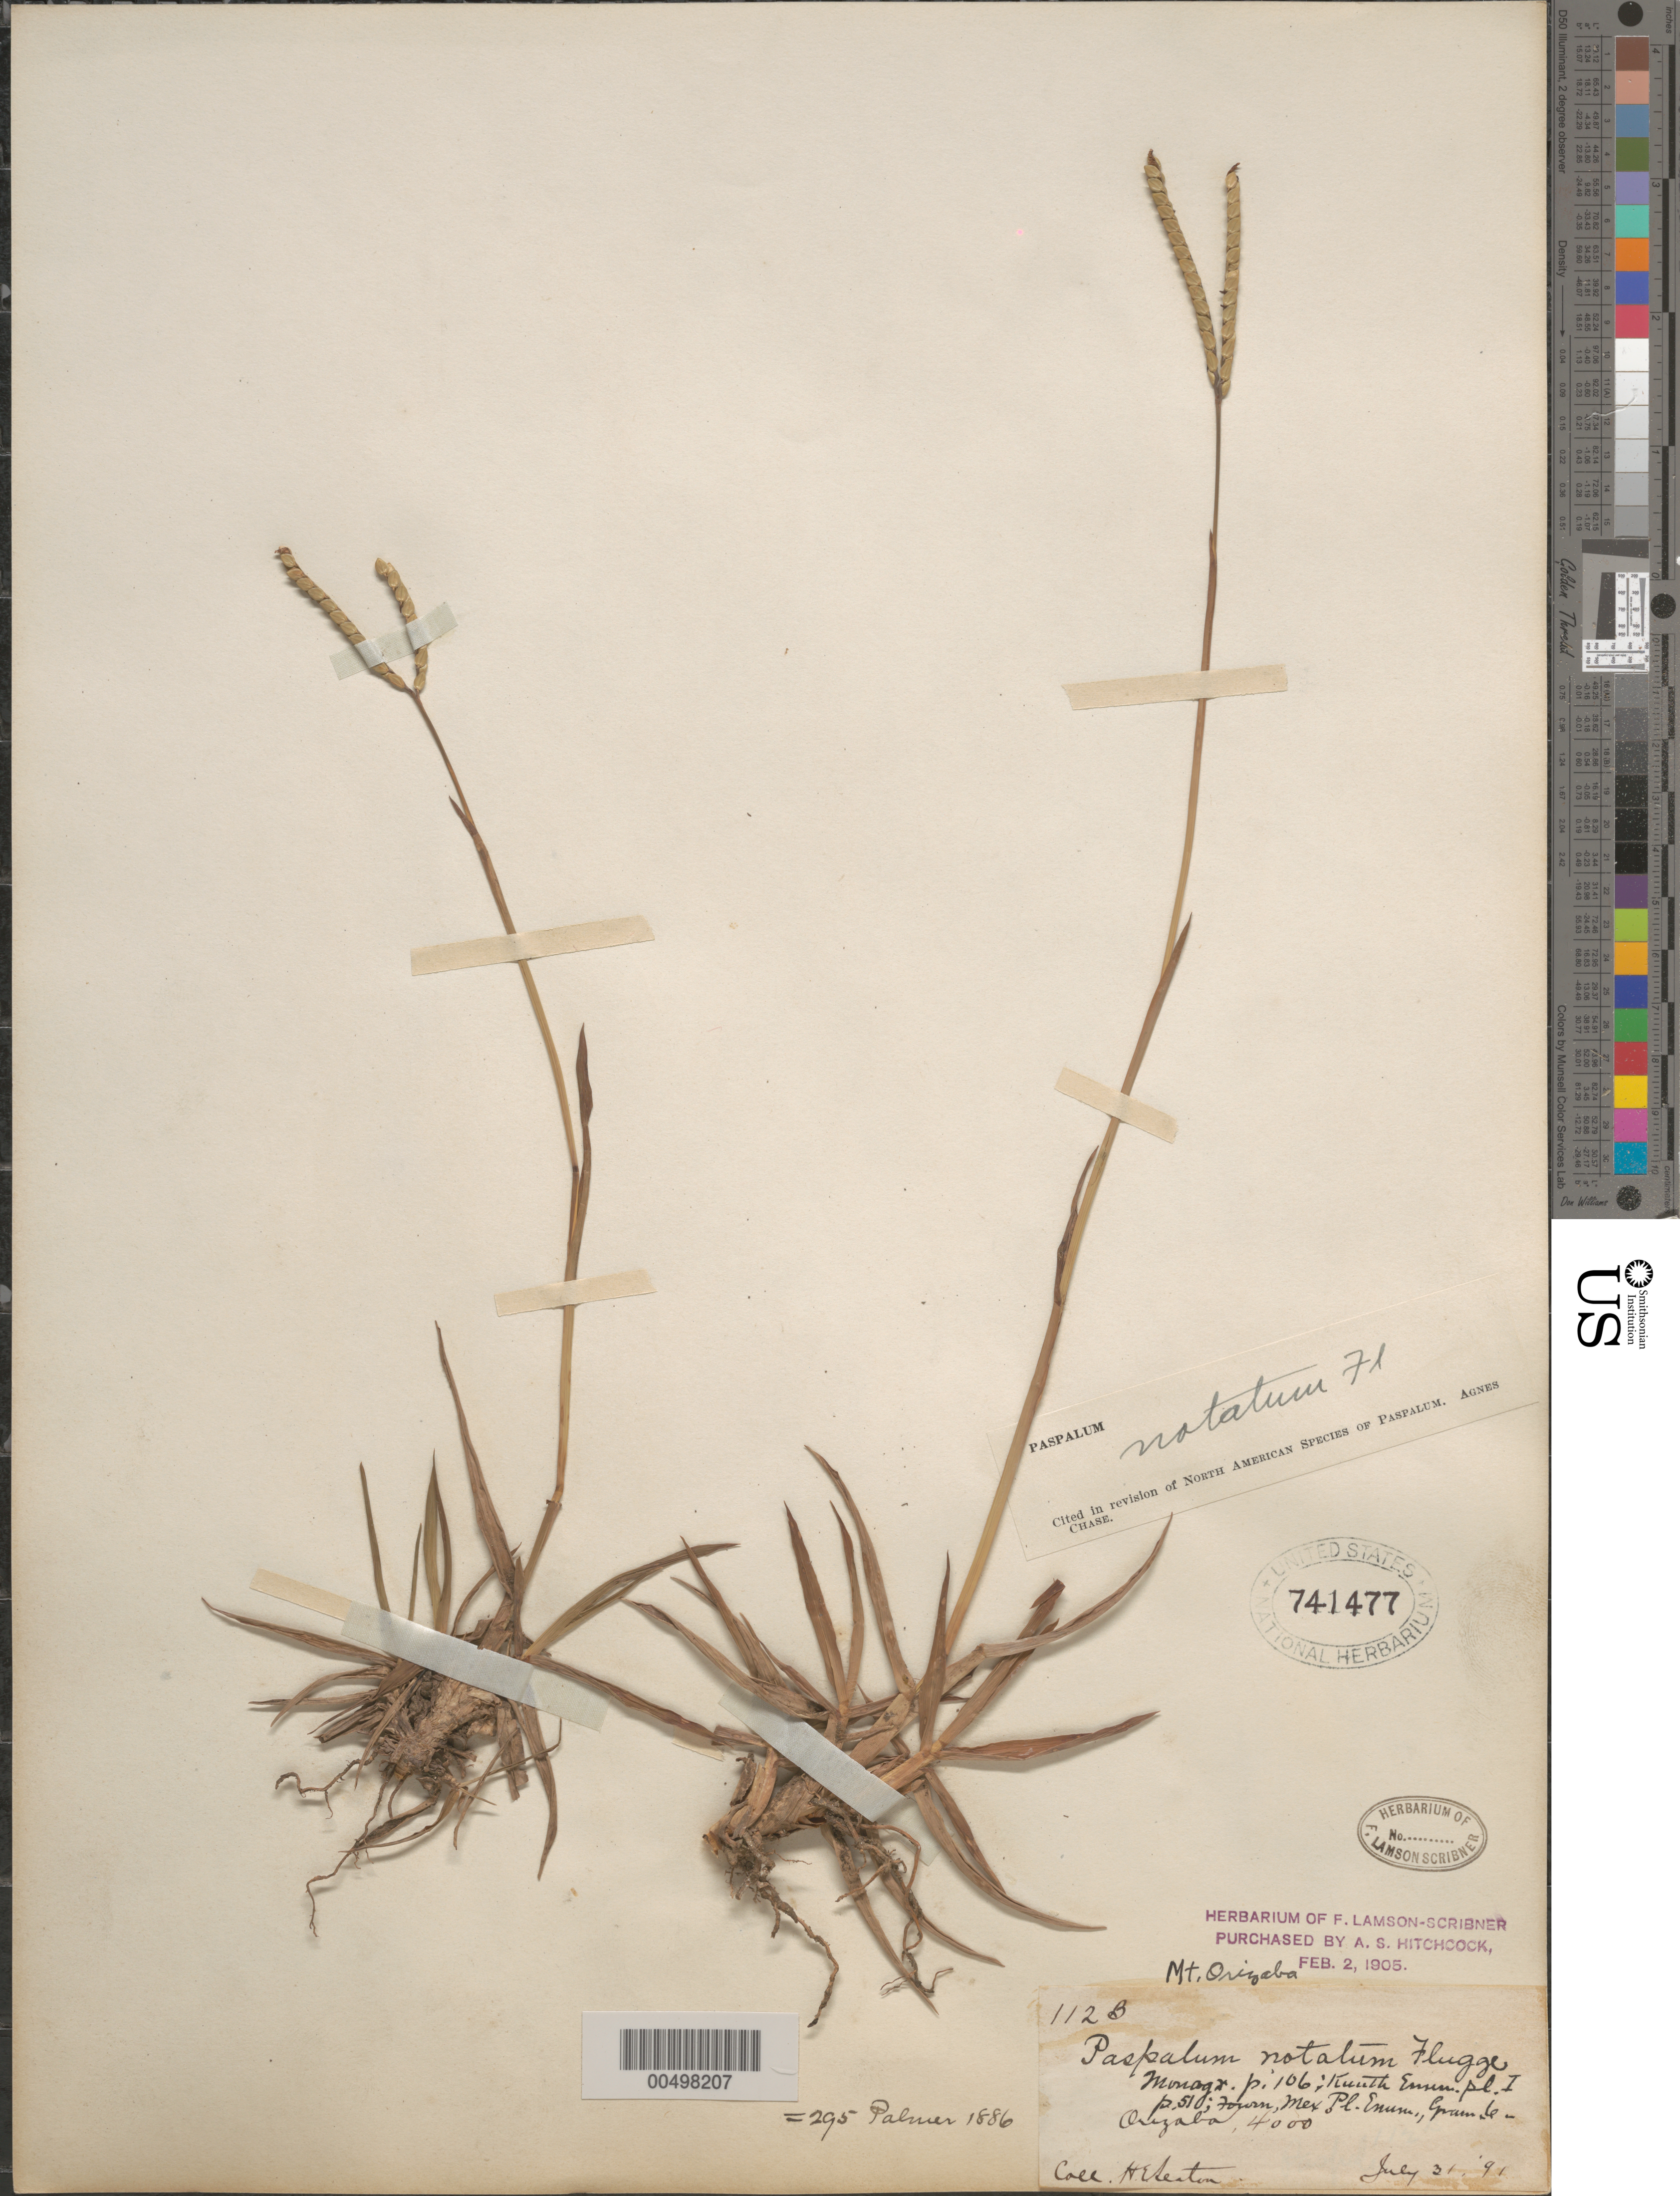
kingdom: Plantae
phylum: Tracheophyta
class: Liliopsida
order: Poales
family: Poaceae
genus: Paspalum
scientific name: Paspalum notatum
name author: Flüggé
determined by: Chase, [M.] Agnes, (US)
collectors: H. E. Seaton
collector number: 112B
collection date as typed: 31 Jul 1891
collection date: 1891-07-31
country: Mexico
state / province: Veracruz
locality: Mt Orizaba, Orizaba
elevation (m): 1219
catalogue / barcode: US 741477